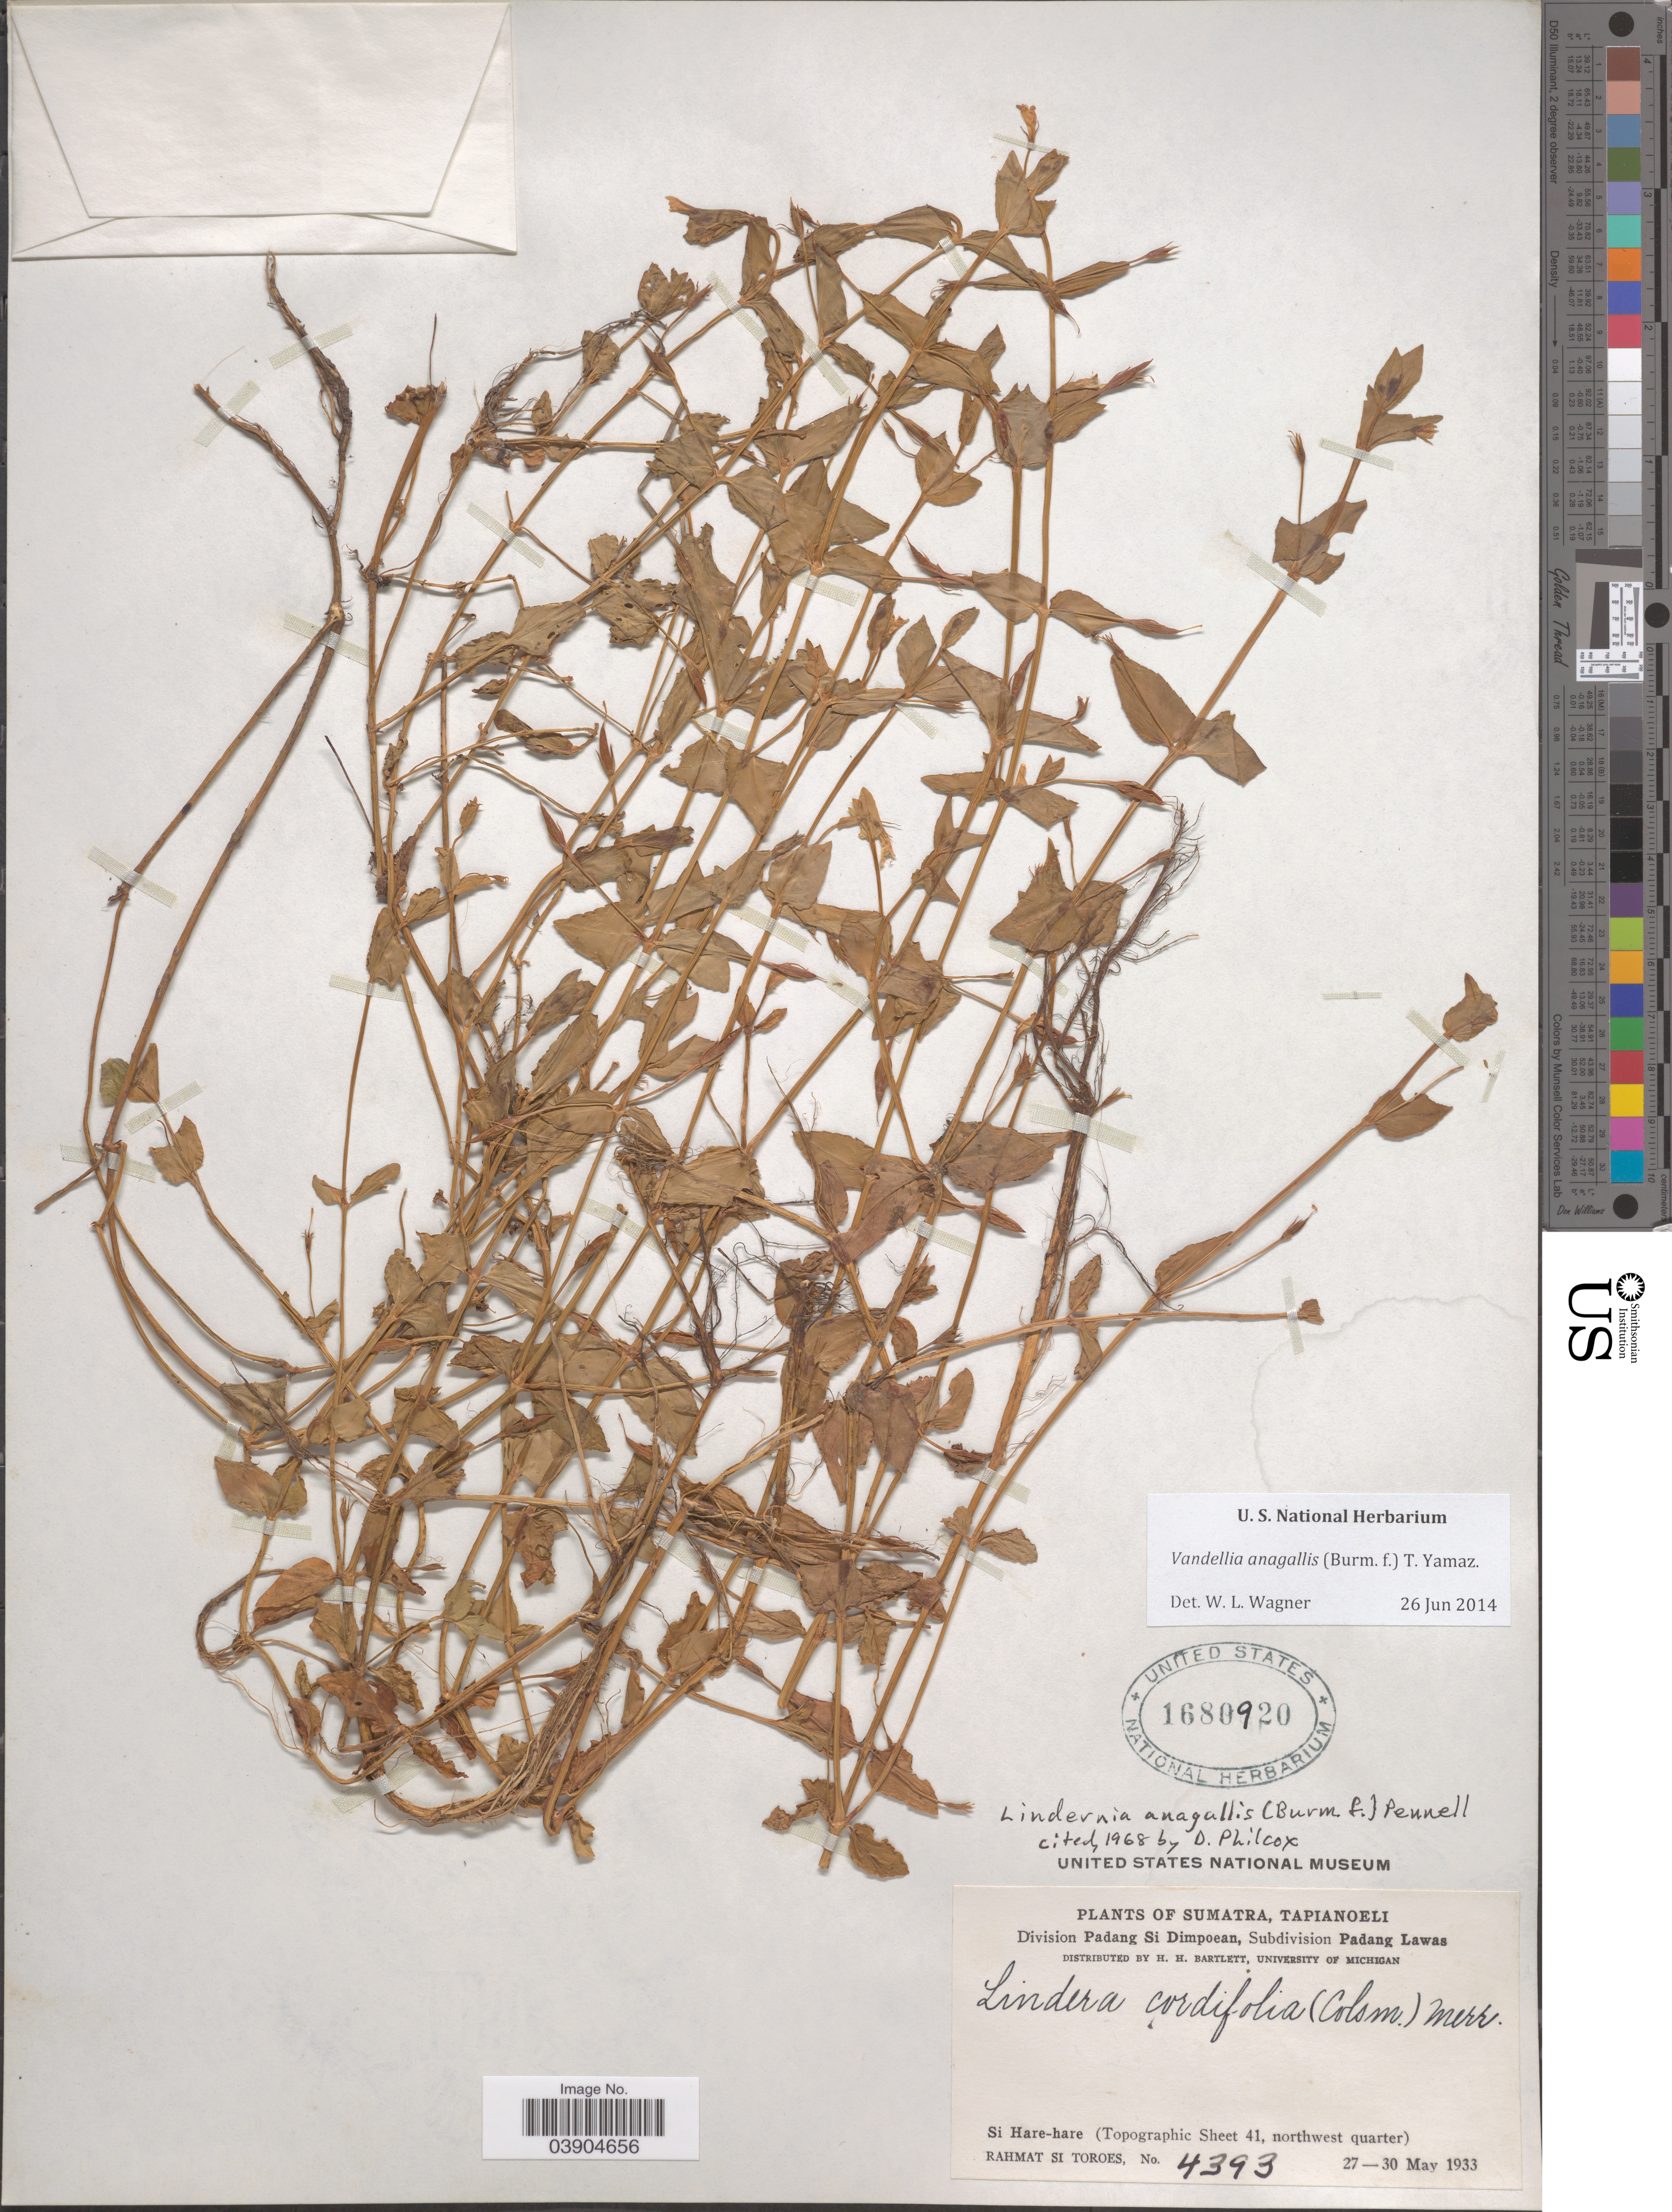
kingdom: Plantae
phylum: Tracheophyta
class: Magnoliopsida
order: Lamiales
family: Linderniaceae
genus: Lindernia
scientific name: Lindernia anagallis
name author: (Burm. f.) Pennell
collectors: Rahmat Si Boeea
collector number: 4393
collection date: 1933-05-27/1933-05-30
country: Indonesia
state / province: Sumatra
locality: Tapianoeli. Division Padang Si Dimpoean, Subdivision Padang Lawas. Si Hare-hare (Topographic Sheet 41, northwest quarter).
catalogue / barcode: US 1680920